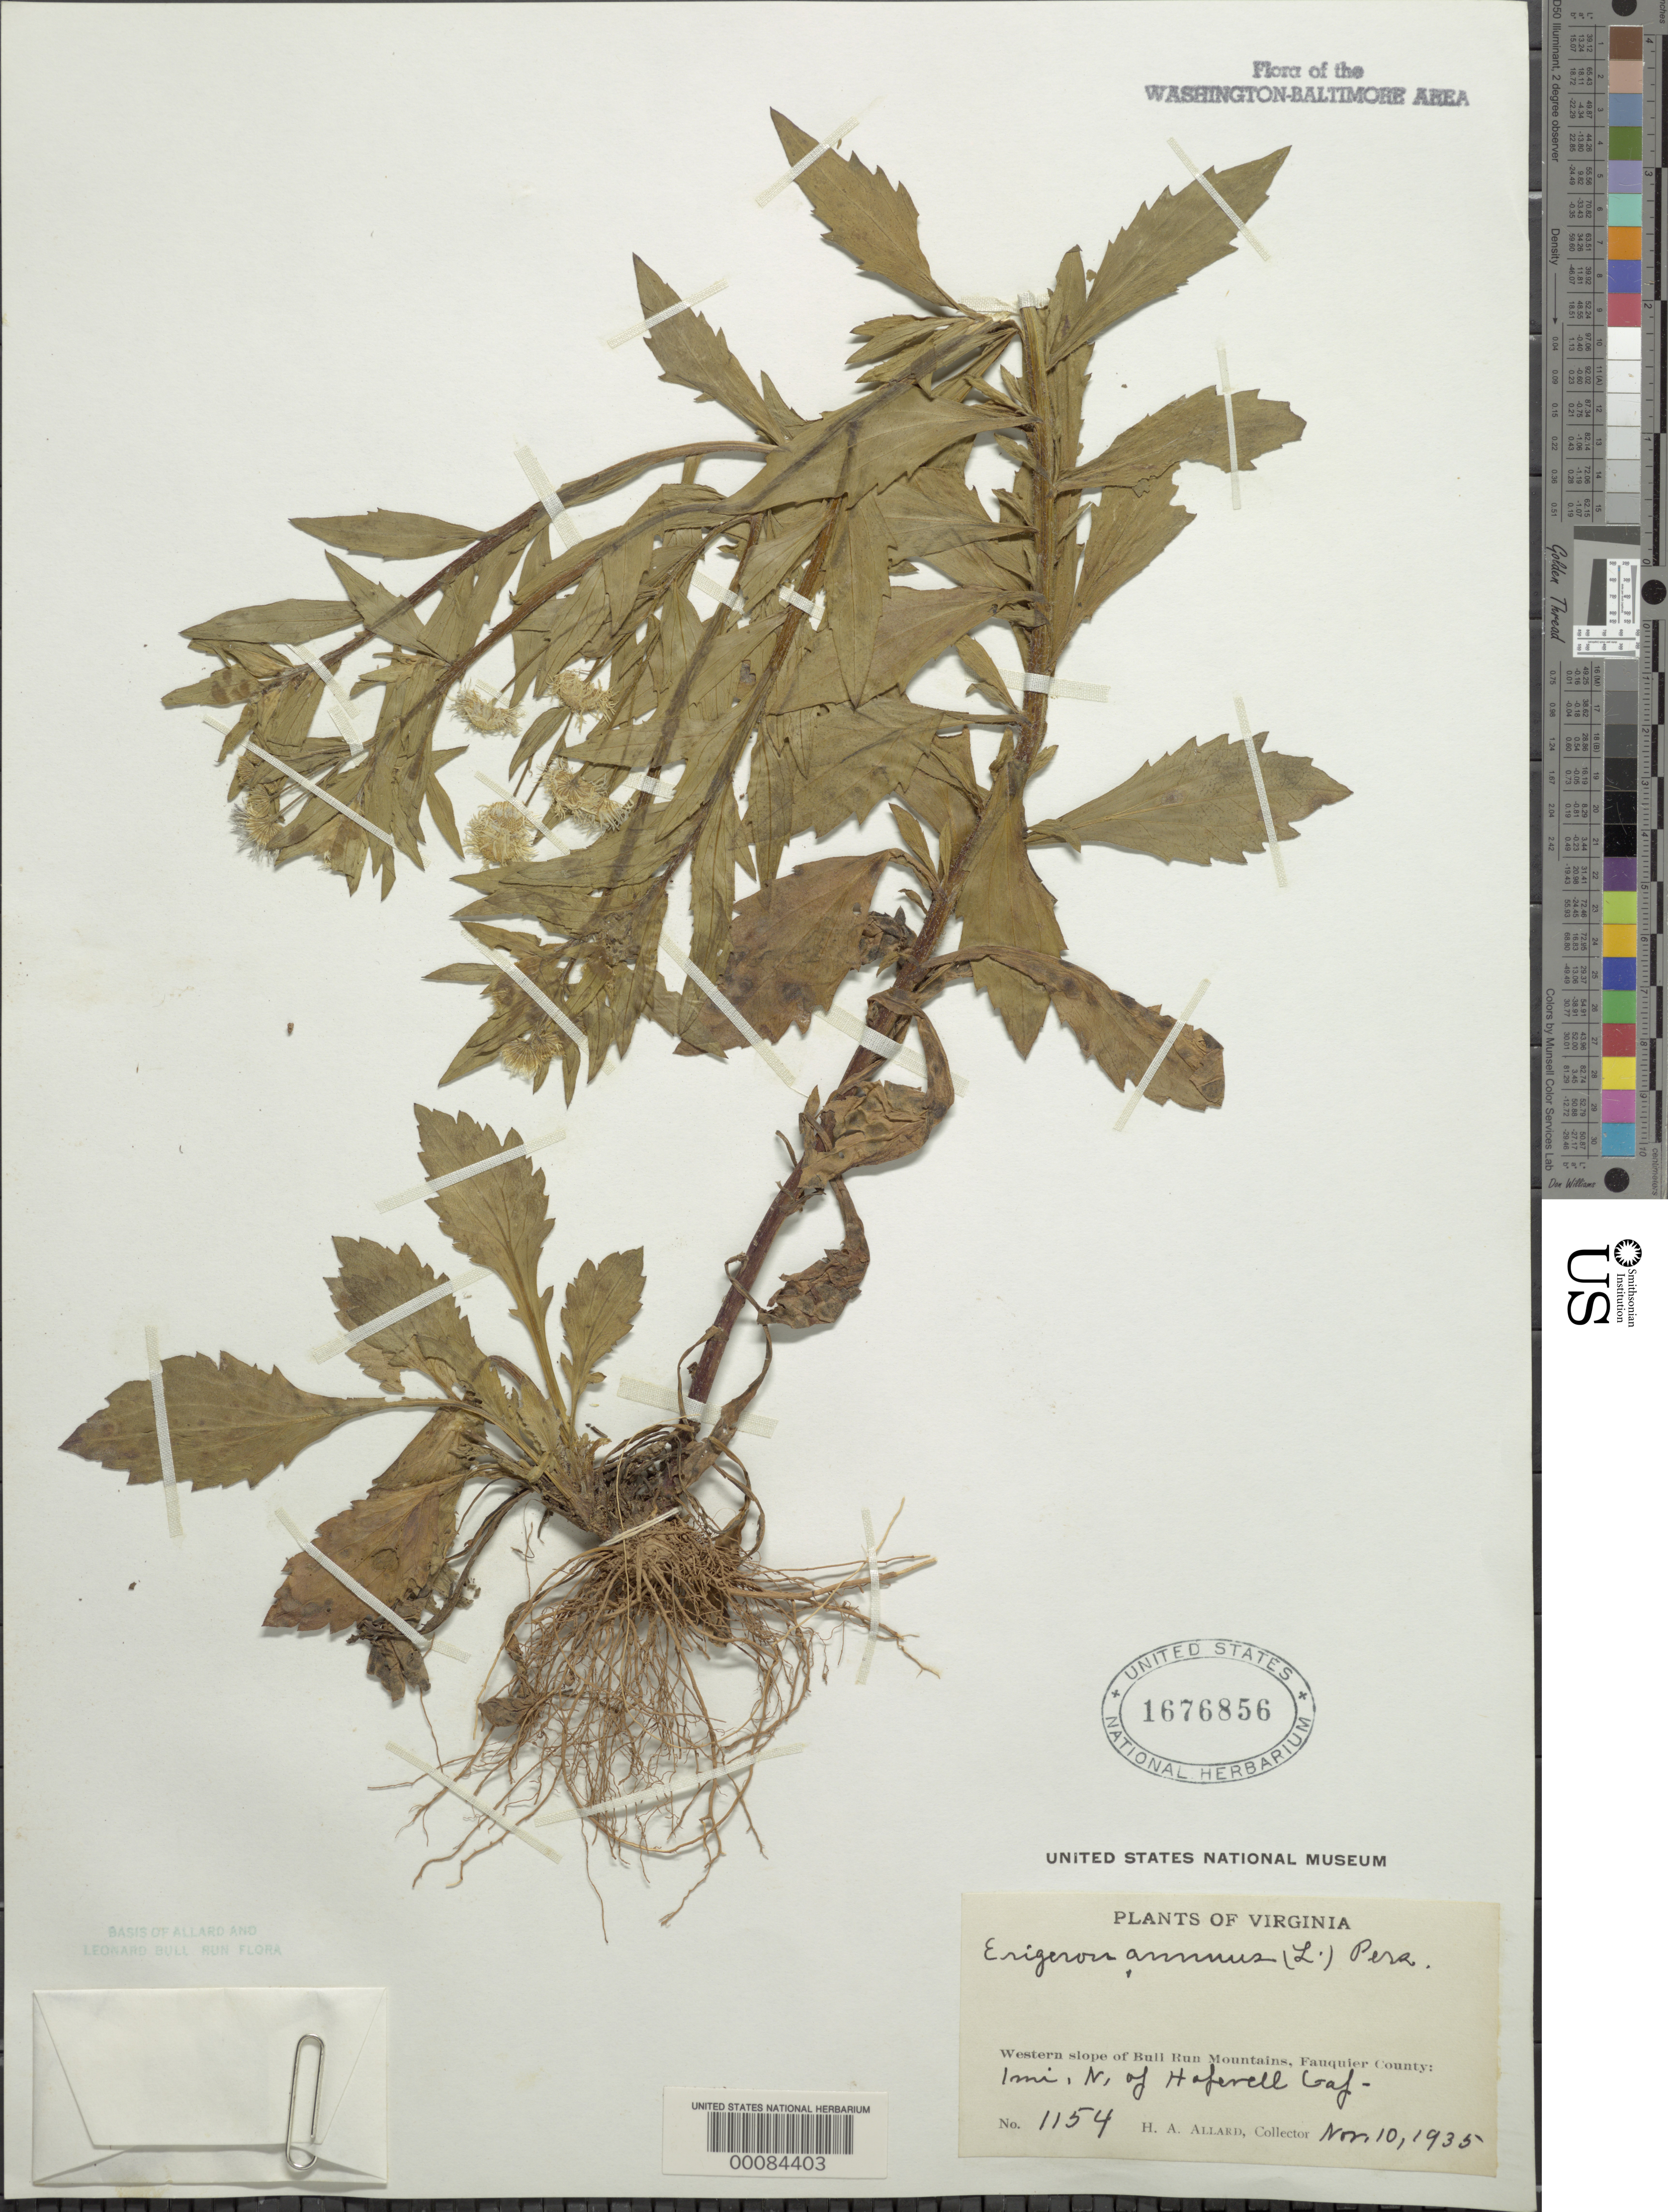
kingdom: Plantae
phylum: Tracheophyta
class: Magnoliopsida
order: Asterales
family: Asteraceae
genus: Erigeron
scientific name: Erigeron annuus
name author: (L.) Pers.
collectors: H. A. Allard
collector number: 1154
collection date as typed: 10 Nov 1935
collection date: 1935-11-10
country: United States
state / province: Virginia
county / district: Fauquier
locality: North of Hopewell Gap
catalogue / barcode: US 1676856